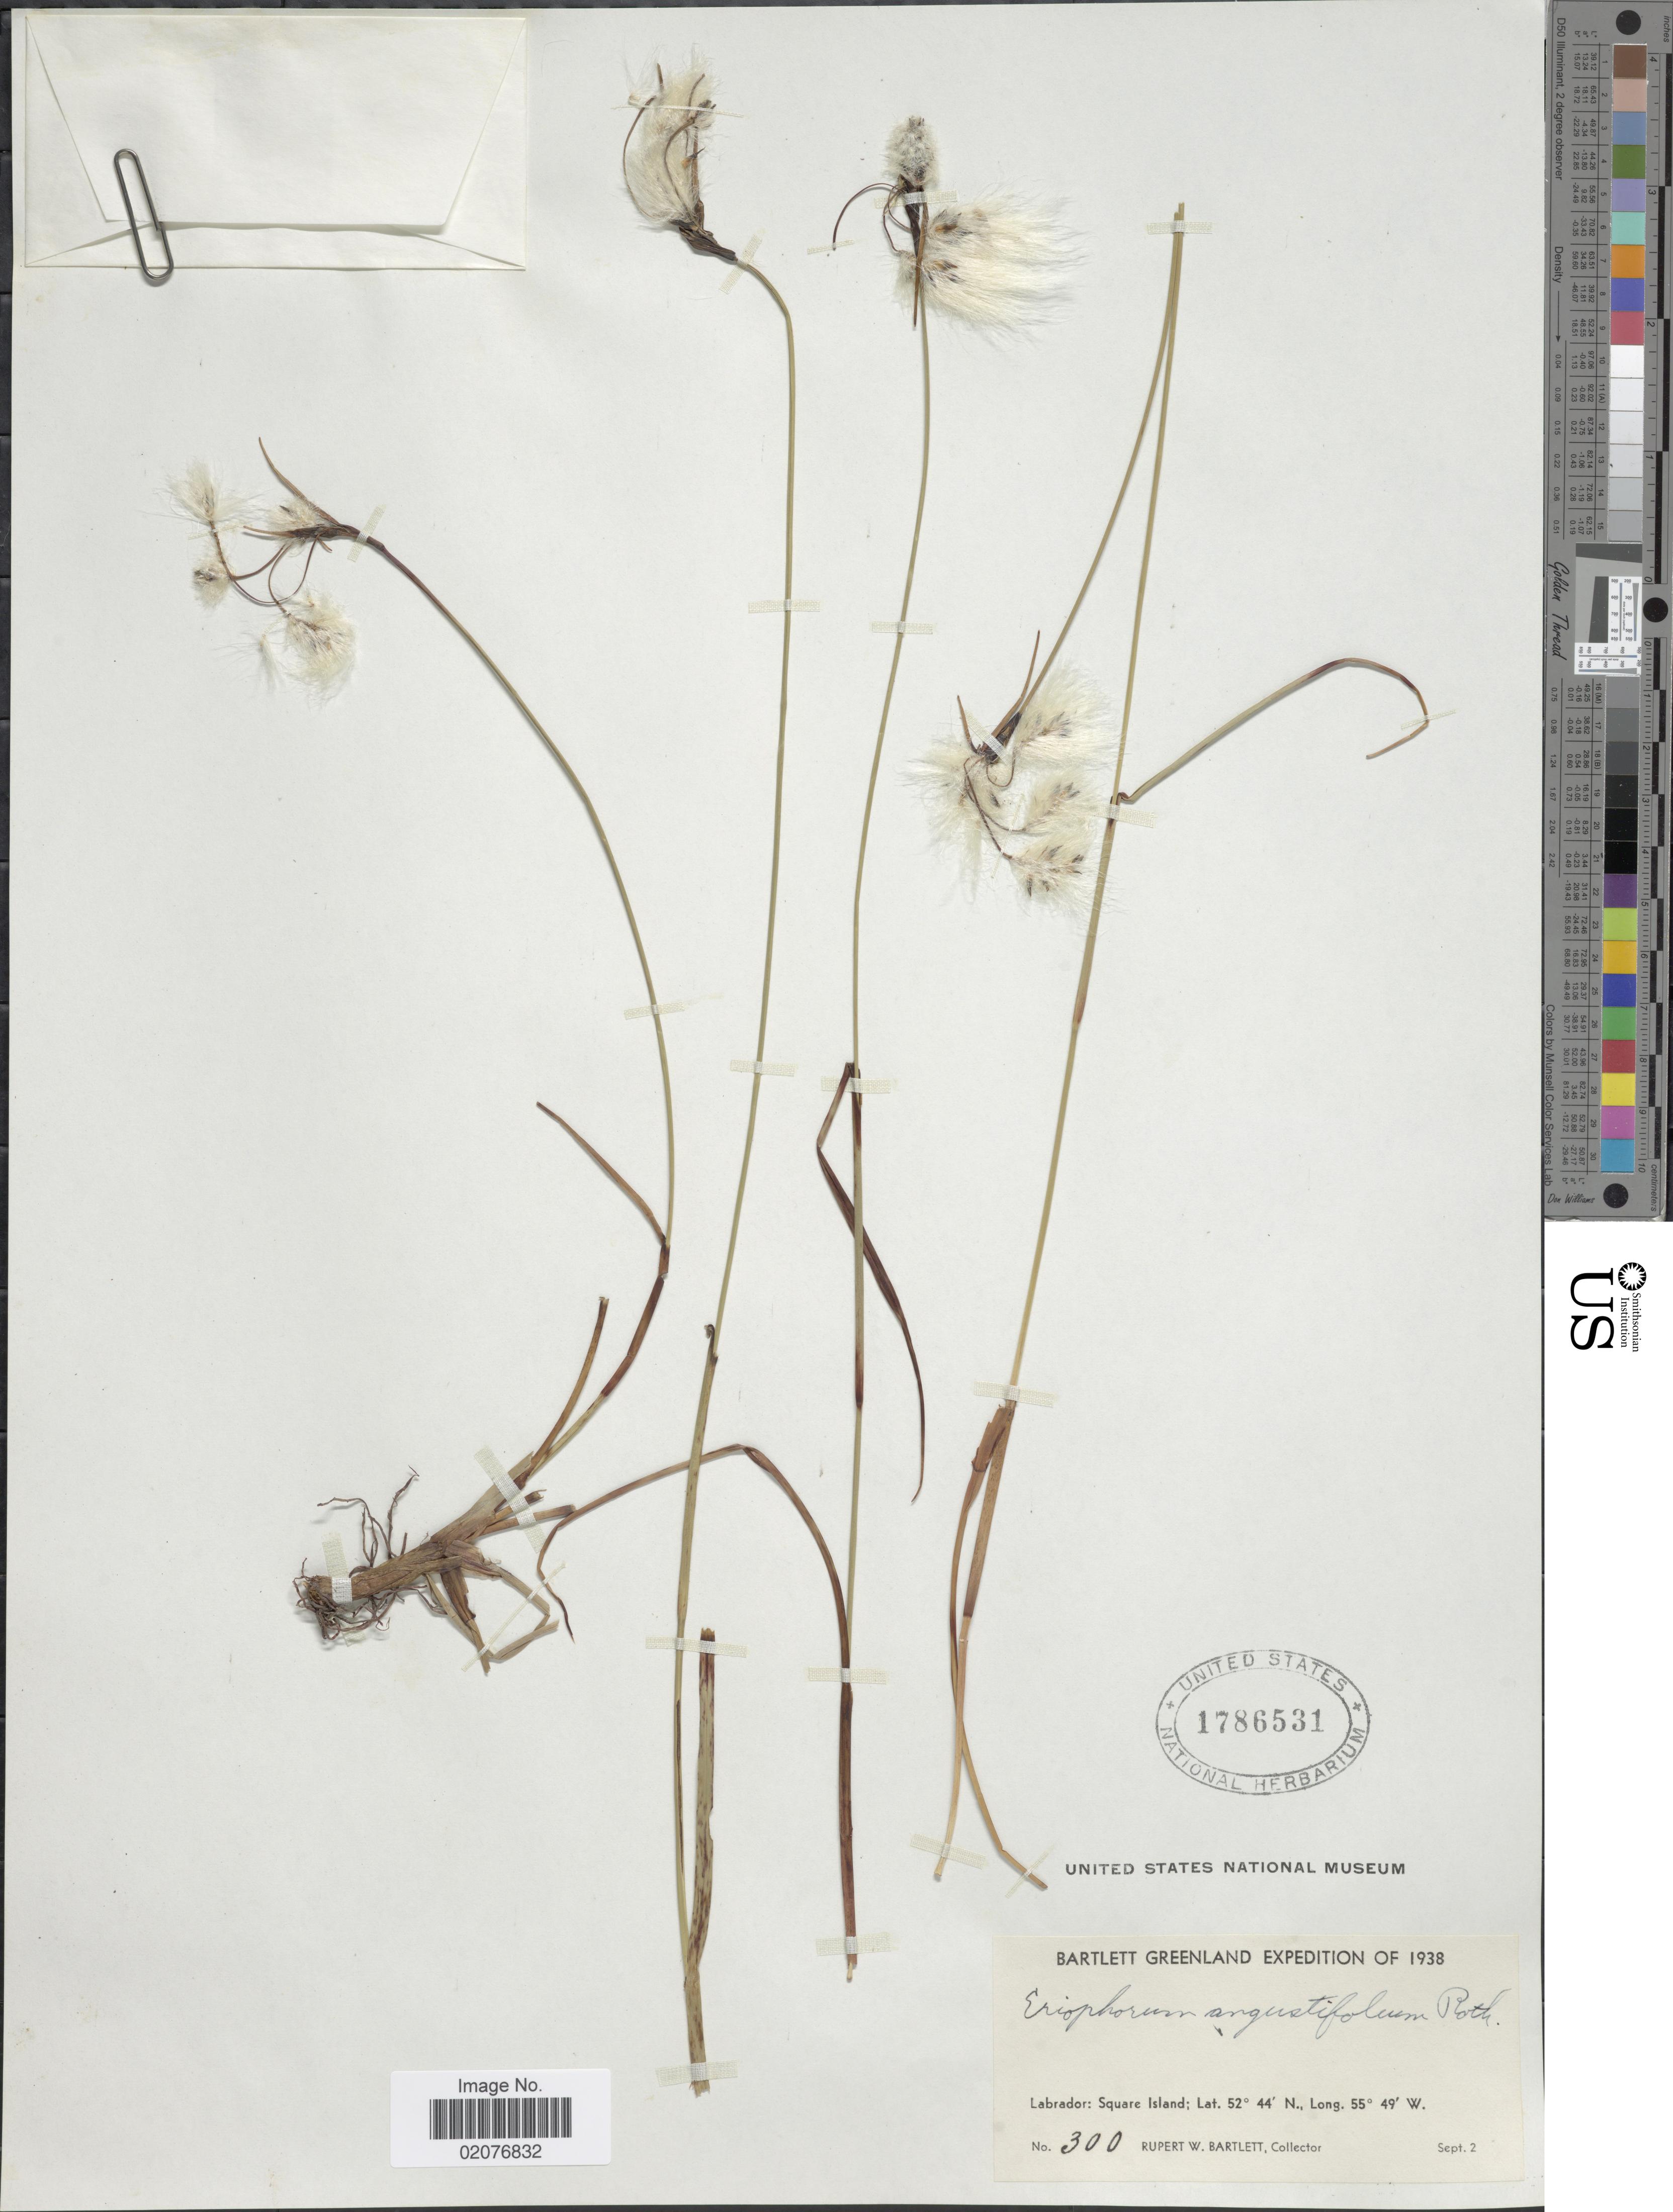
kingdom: Plantae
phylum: Tracheophyta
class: Liliopsida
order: Poales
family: Cyperaceae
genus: Eriophorum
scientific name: Eriophorum angustifolium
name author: Honck.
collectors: R. W. Bartlett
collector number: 300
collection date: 1938-09-02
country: Canada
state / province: Newfoundland and Labrador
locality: Bartlett Greenland, Labrador: Square Island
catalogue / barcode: US 1786531